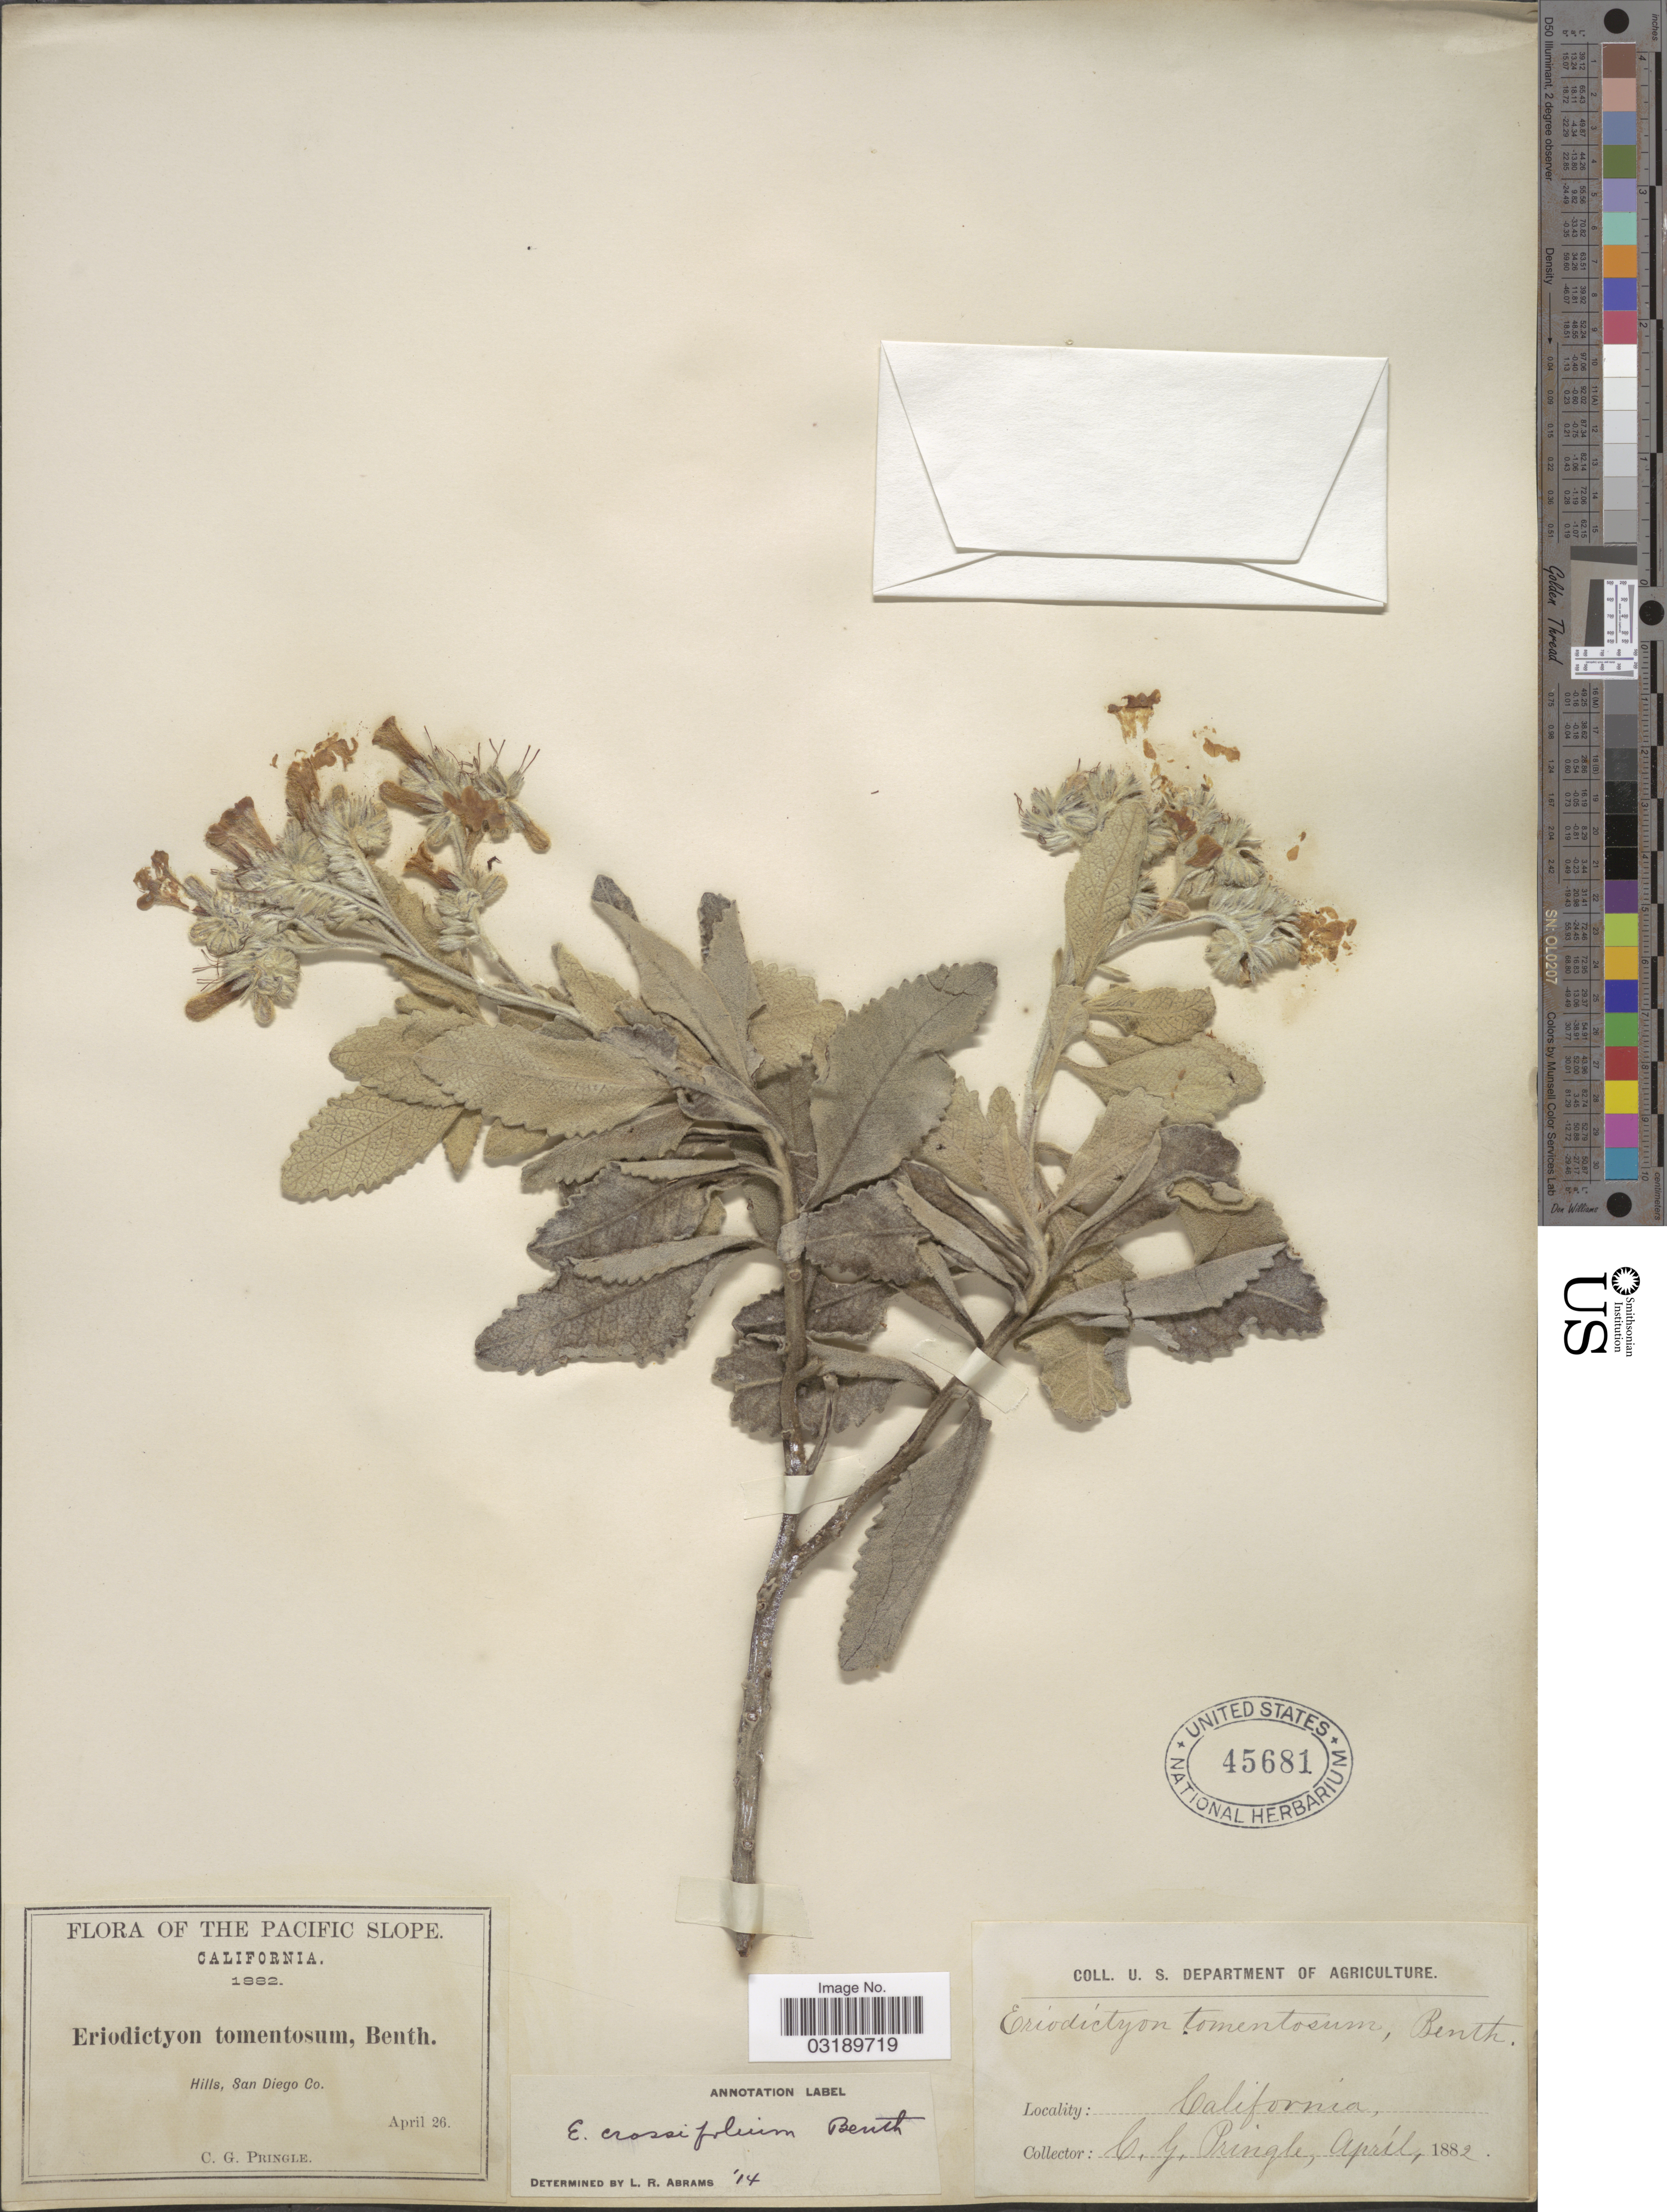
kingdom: Plantae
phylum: Tracheophyta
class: Magnoliopsida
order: Boraginales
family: Namaceae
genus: Eriodictyon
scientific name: Eriodictyon crassifolium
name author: Benth.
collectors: C. G. Pringle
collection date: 1882-04-26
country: United States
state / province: California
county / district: San Diego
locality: The Pacific Slope. San Diego Co.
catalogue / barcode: US 45681